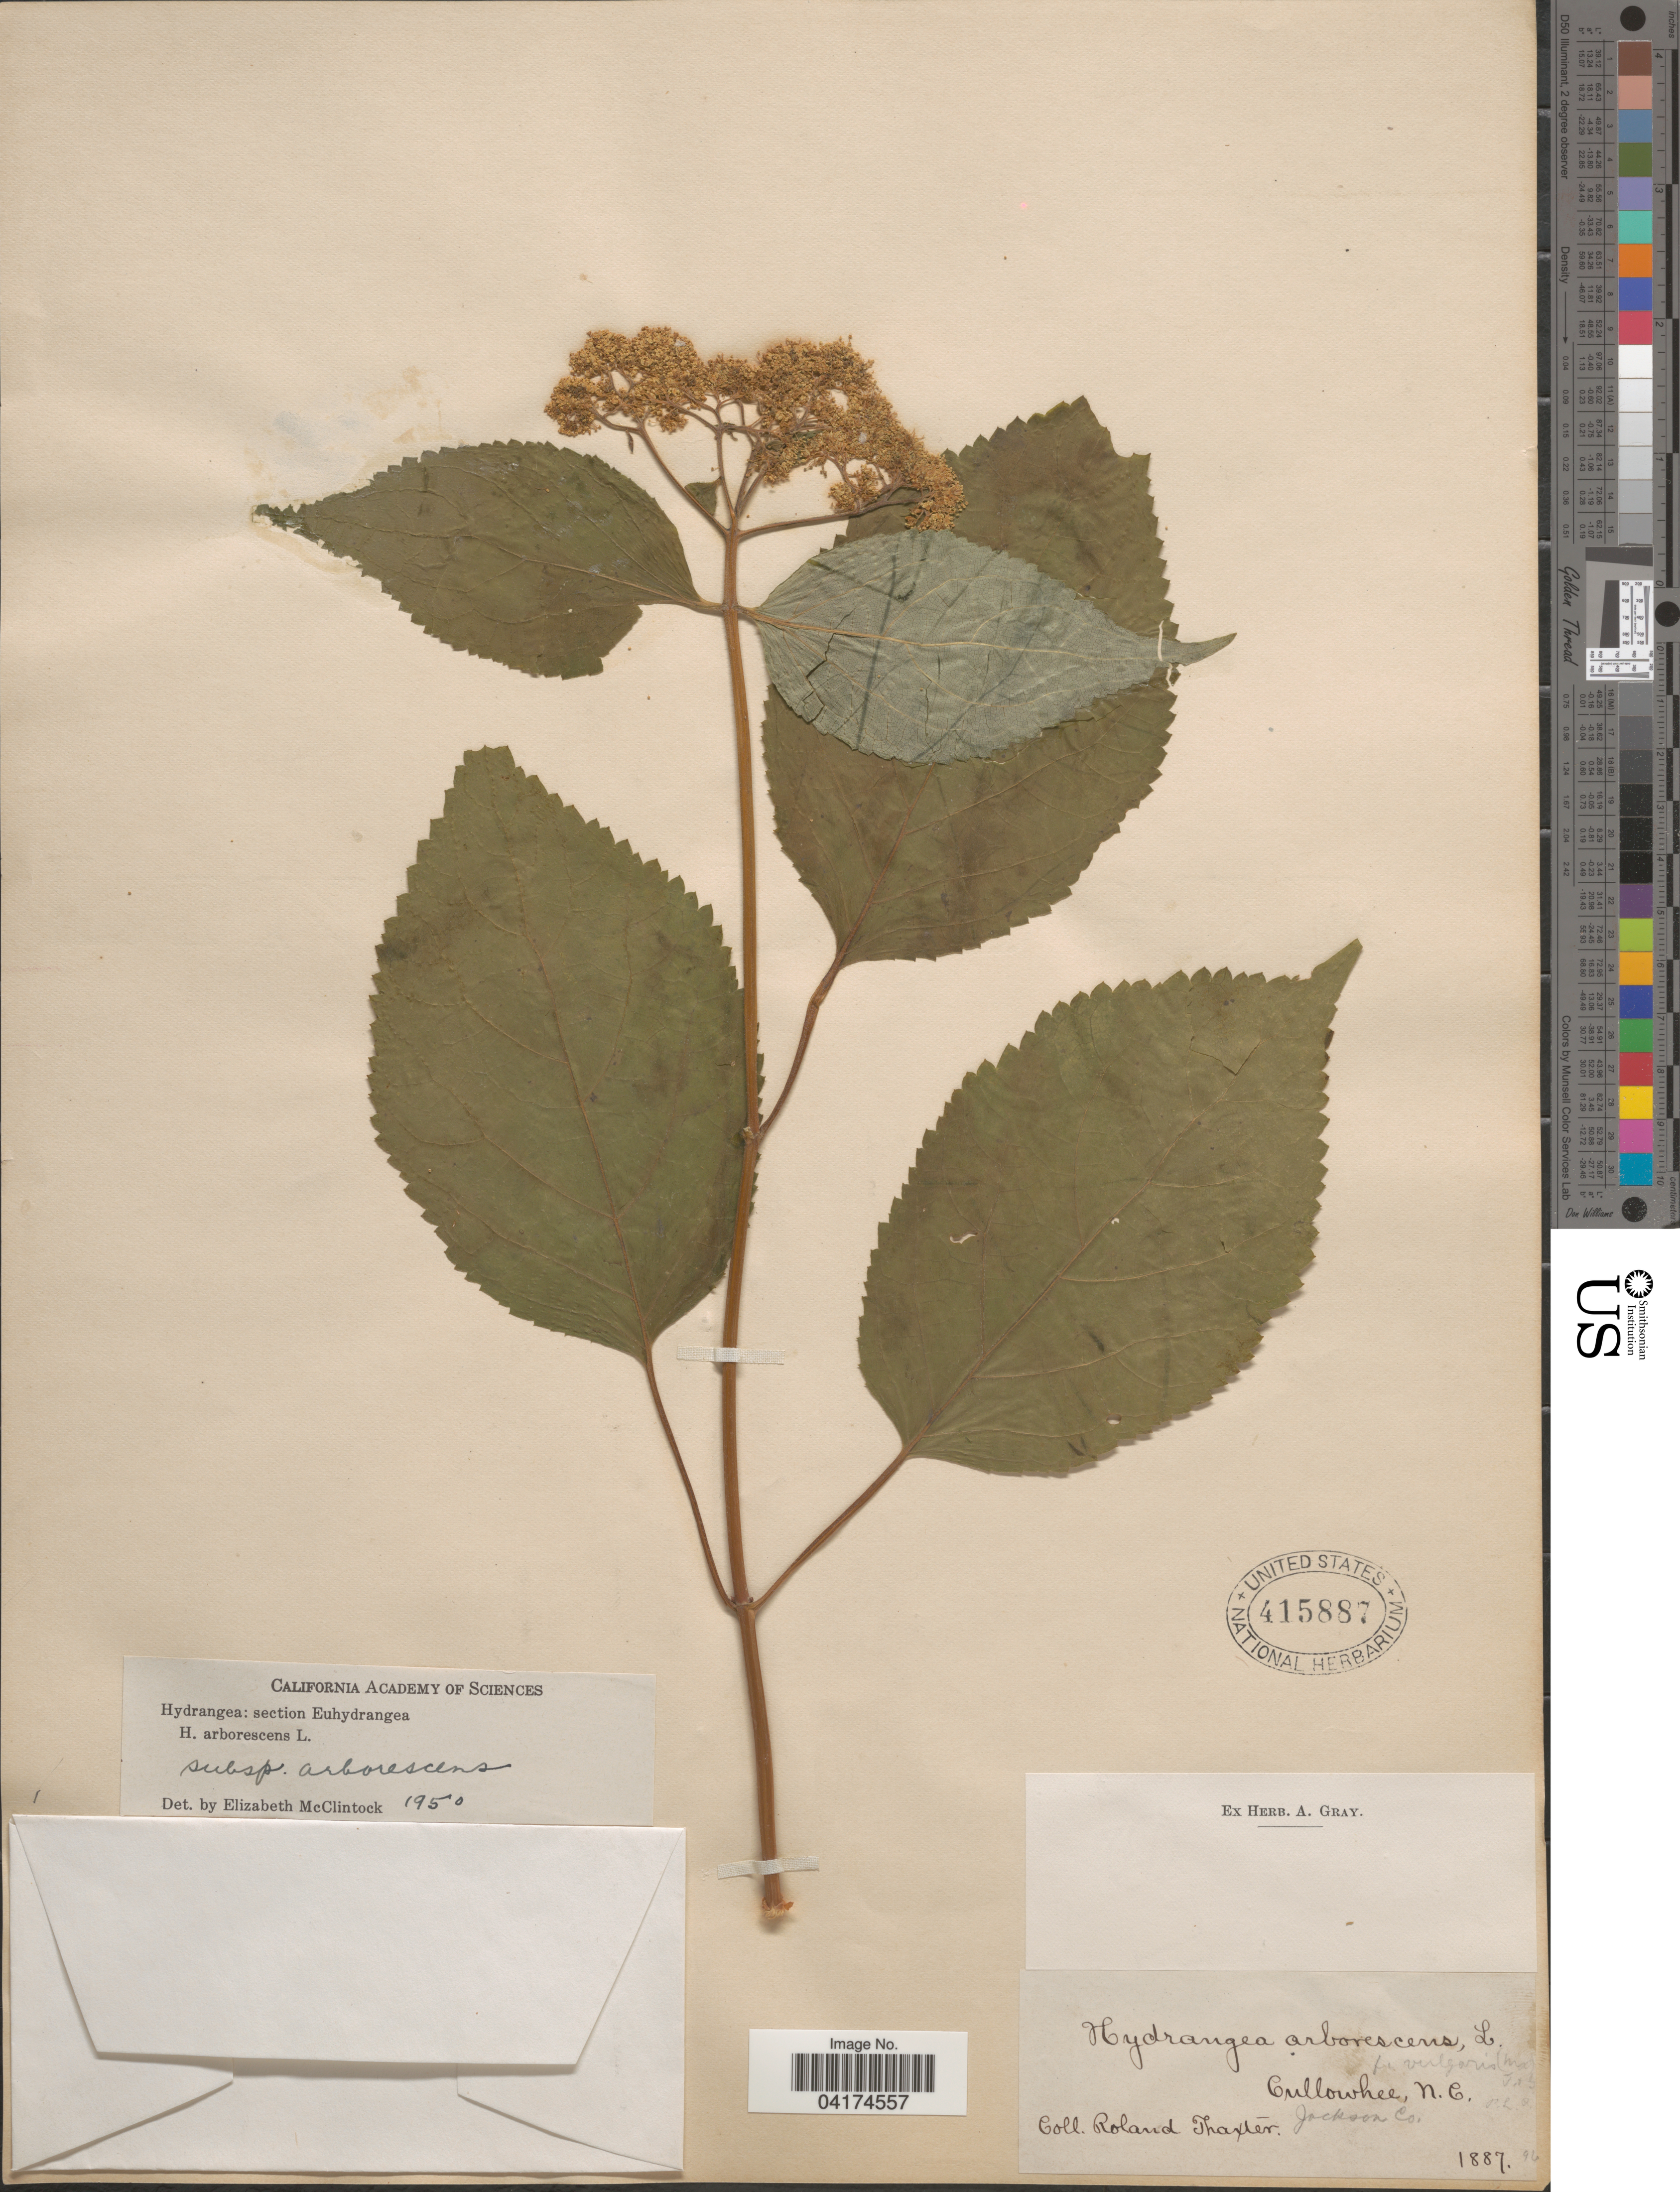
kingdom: Plantae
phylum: Tracheophyta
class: Magnoliopsida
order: Cornales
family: Hydrangeaceae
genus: Hydrangea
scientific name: Hydrangea arborescens subsp. arborescens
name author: L.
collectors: R. Thaxter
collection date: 1887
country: United States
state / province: North Carolina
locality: Cullowhee. Jackson Co.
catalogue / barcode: US 415887